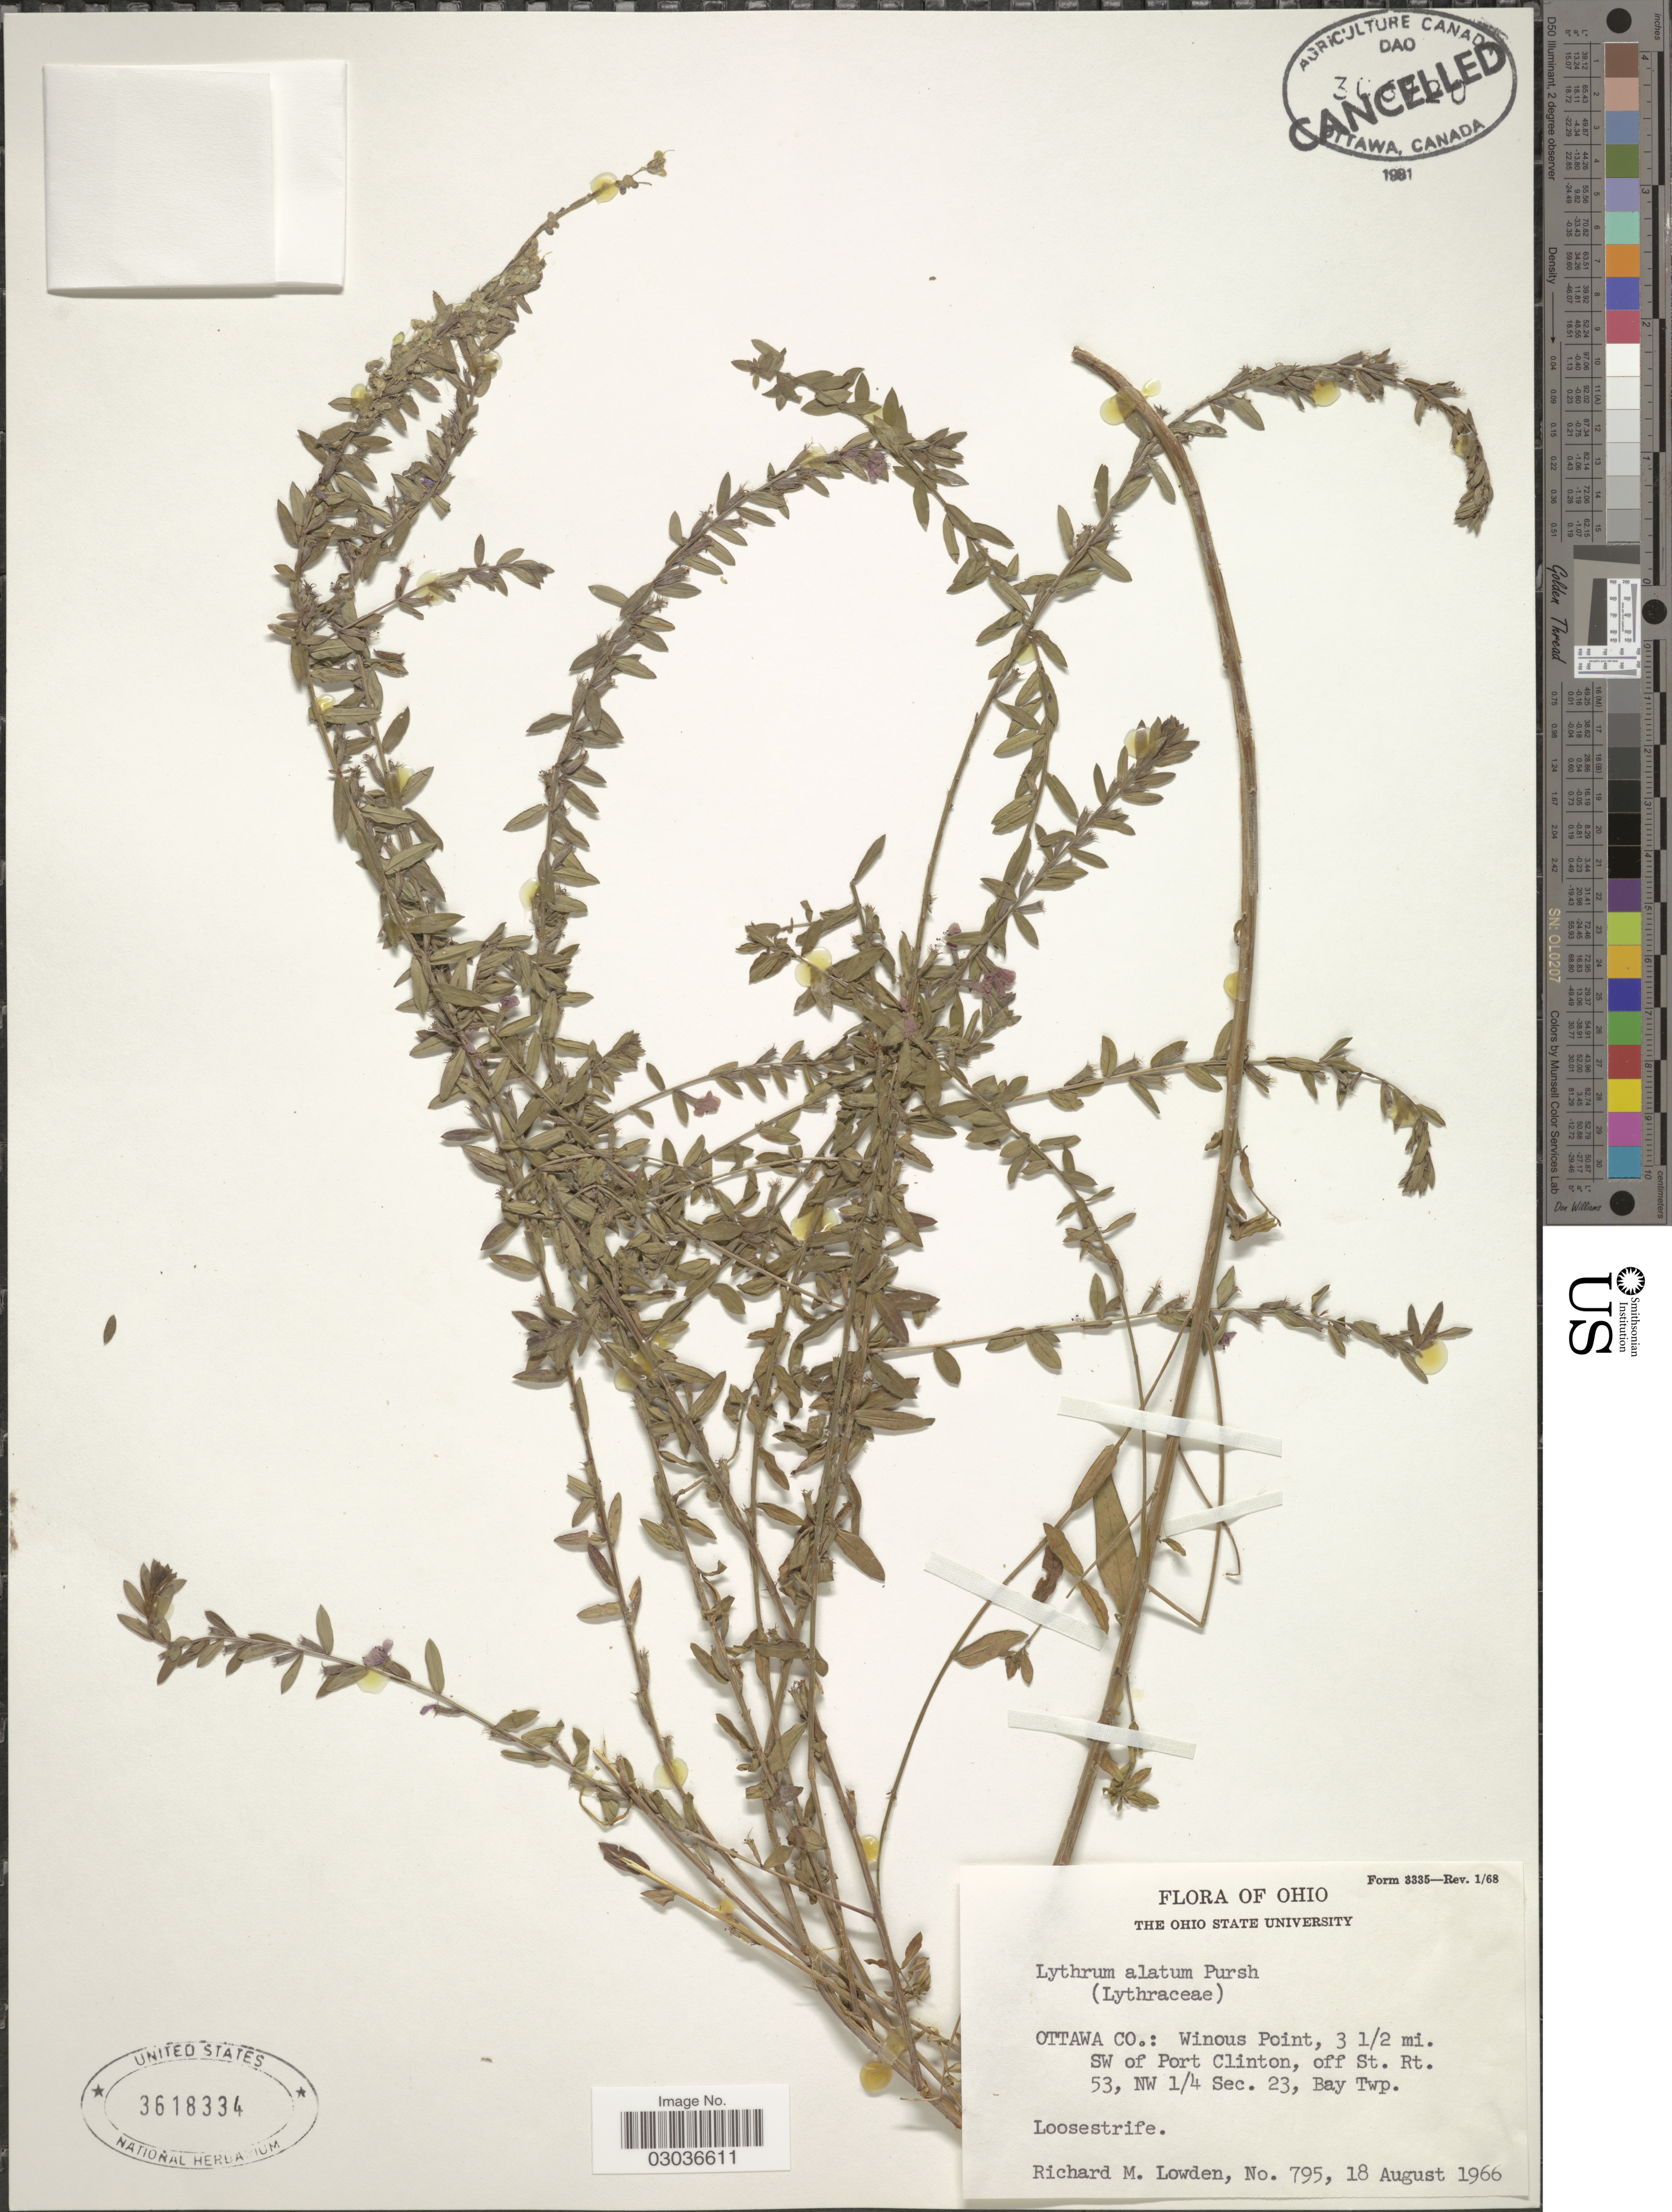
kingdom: Plantae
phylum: Tracheophyta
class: Magnoliopsida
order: Myrtales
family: Lythraceae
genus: Lythrum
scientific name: Lythrum alatum var. alatum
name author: Pursh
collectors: R. Lowden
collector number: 795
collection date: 1966-08-18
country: United States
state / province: Ohio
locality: Ottawa Co.: Winous Point, 3 ½ mi. SW of Port Clinton, off St. Rt. 53, NW ¼ SEc. 23, Bay Twp. Loosestrife.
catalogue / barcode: US 3618334